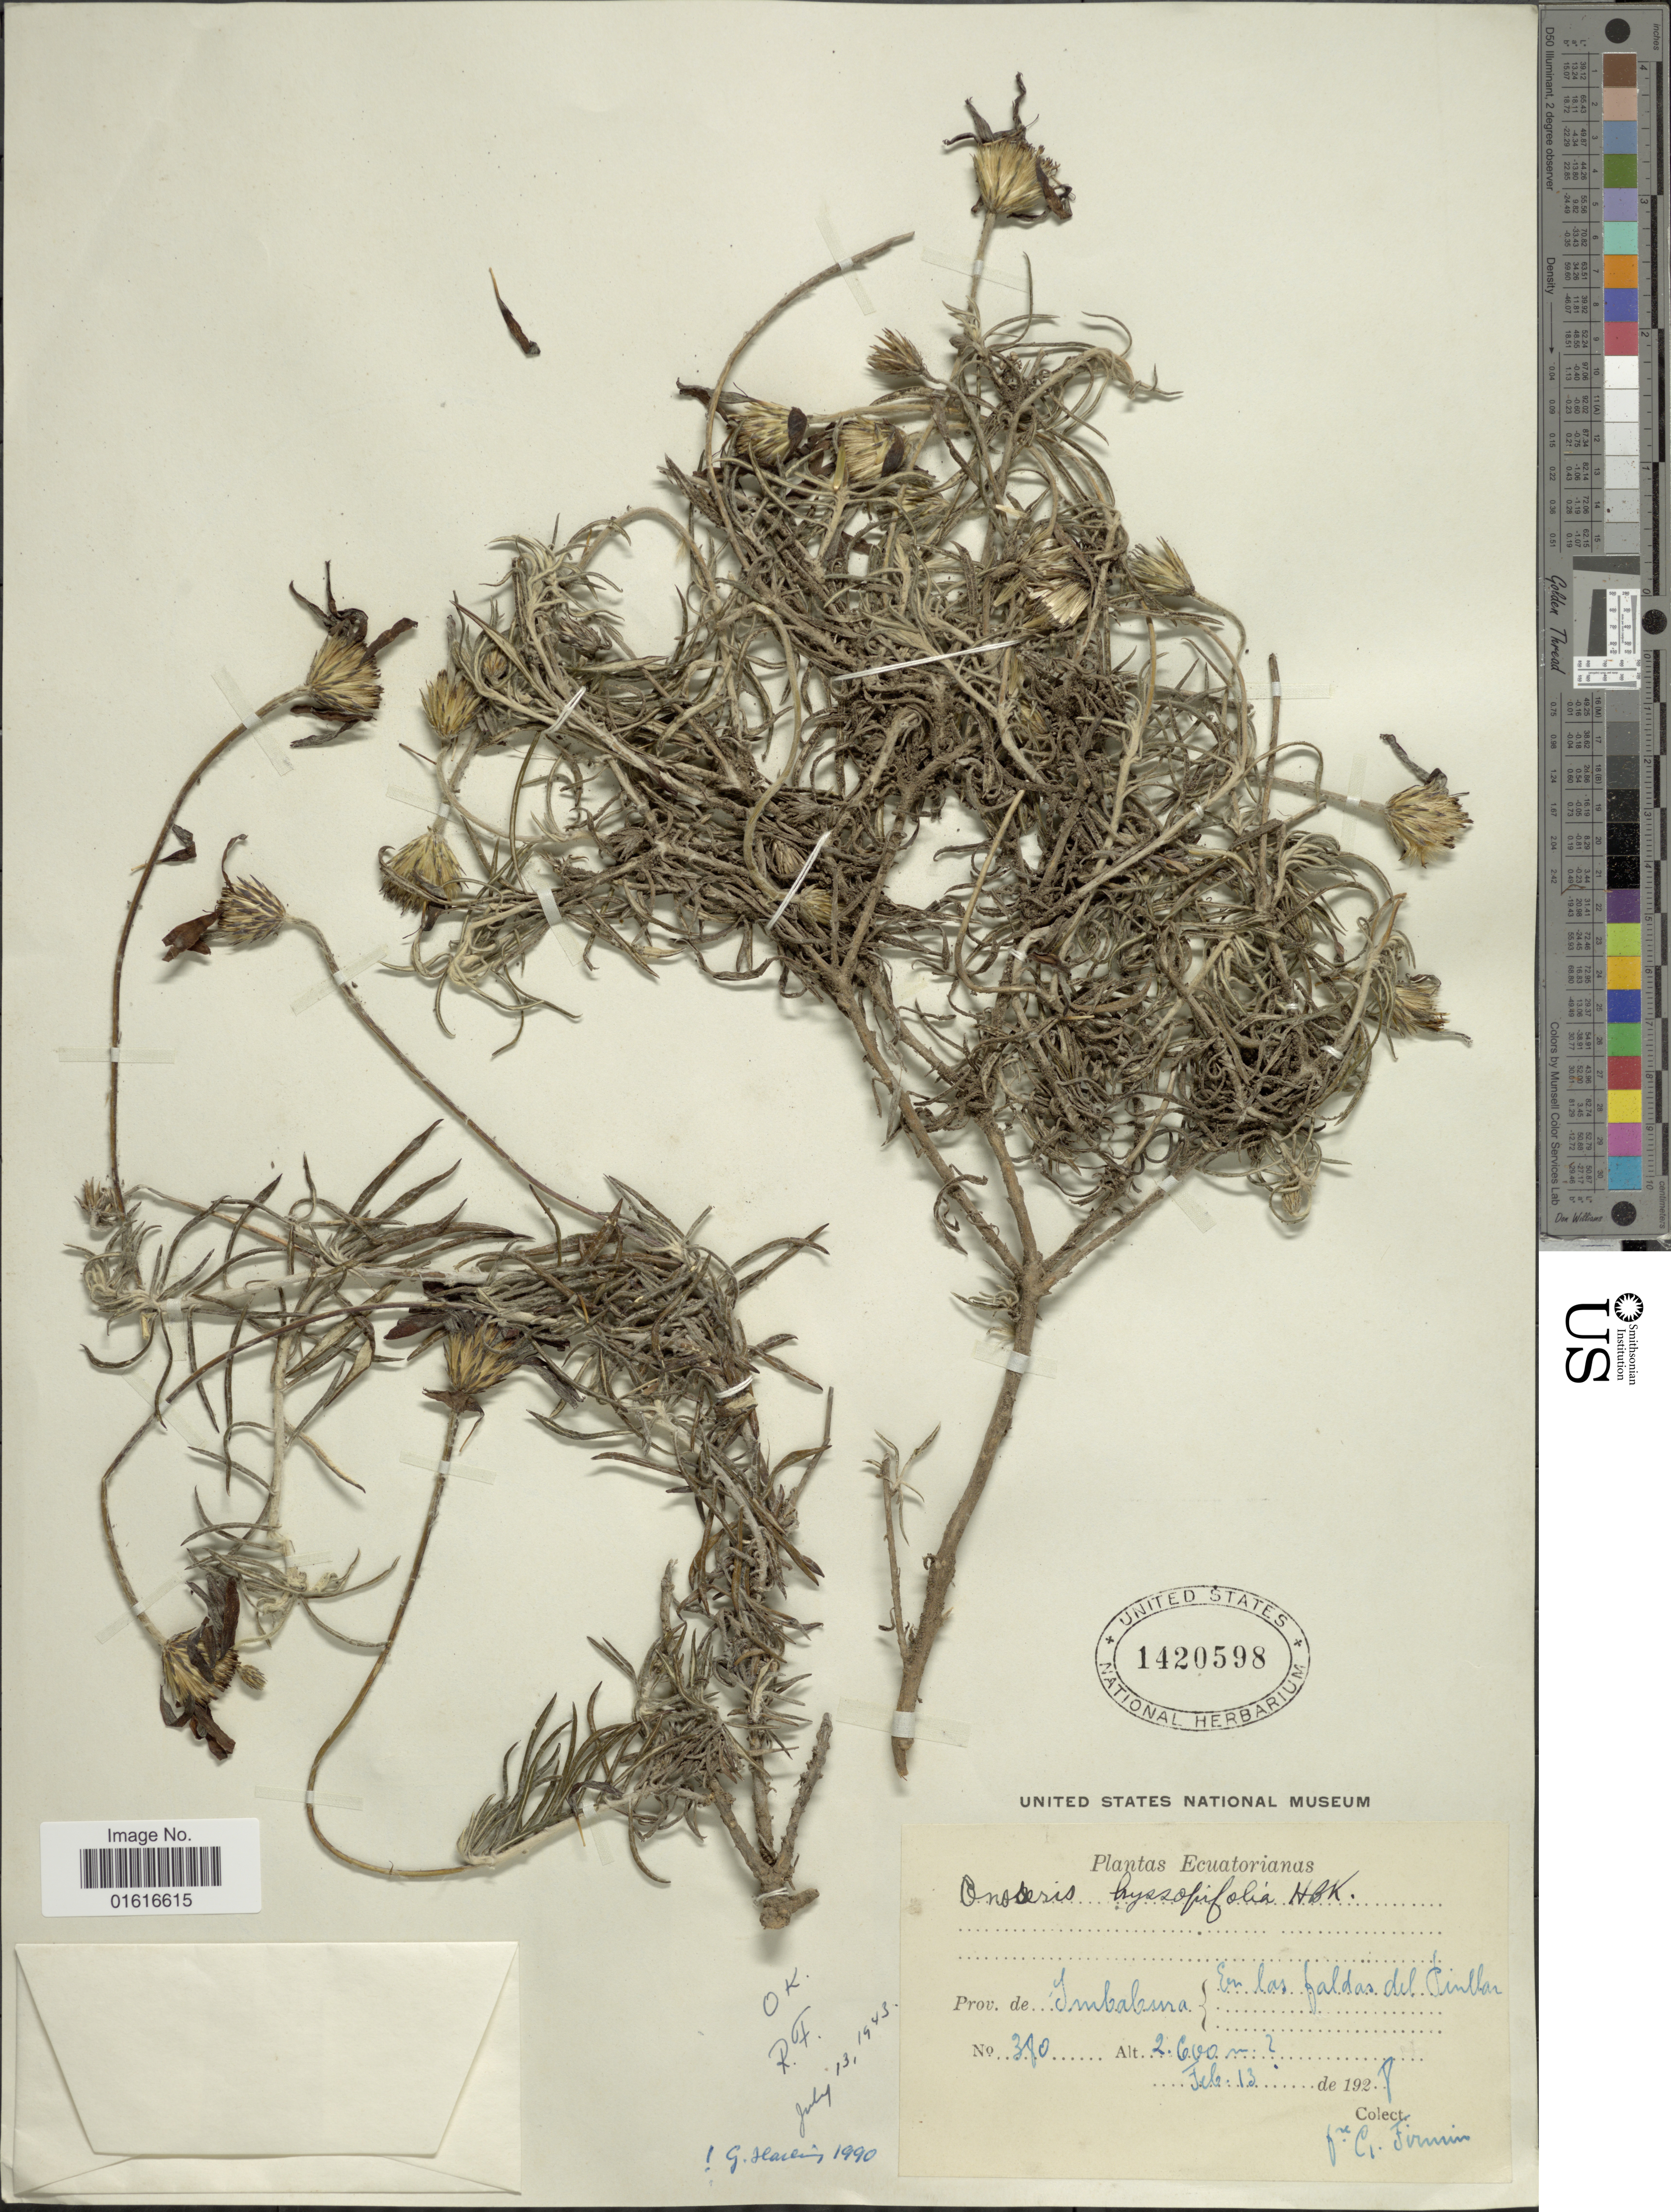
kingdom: Plantae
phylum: Tracheophyta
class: Magnoliopsida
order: Asterales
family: Asteraceae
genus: Onoseris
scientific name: Onoseris hyssopifolia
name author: Kunth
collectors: G. Firmin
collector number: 380*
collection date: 1928-02-13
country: Ecuador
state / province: Imbabura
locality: En las faldas del Pinllar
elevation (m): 2600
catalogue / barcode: US 1420598